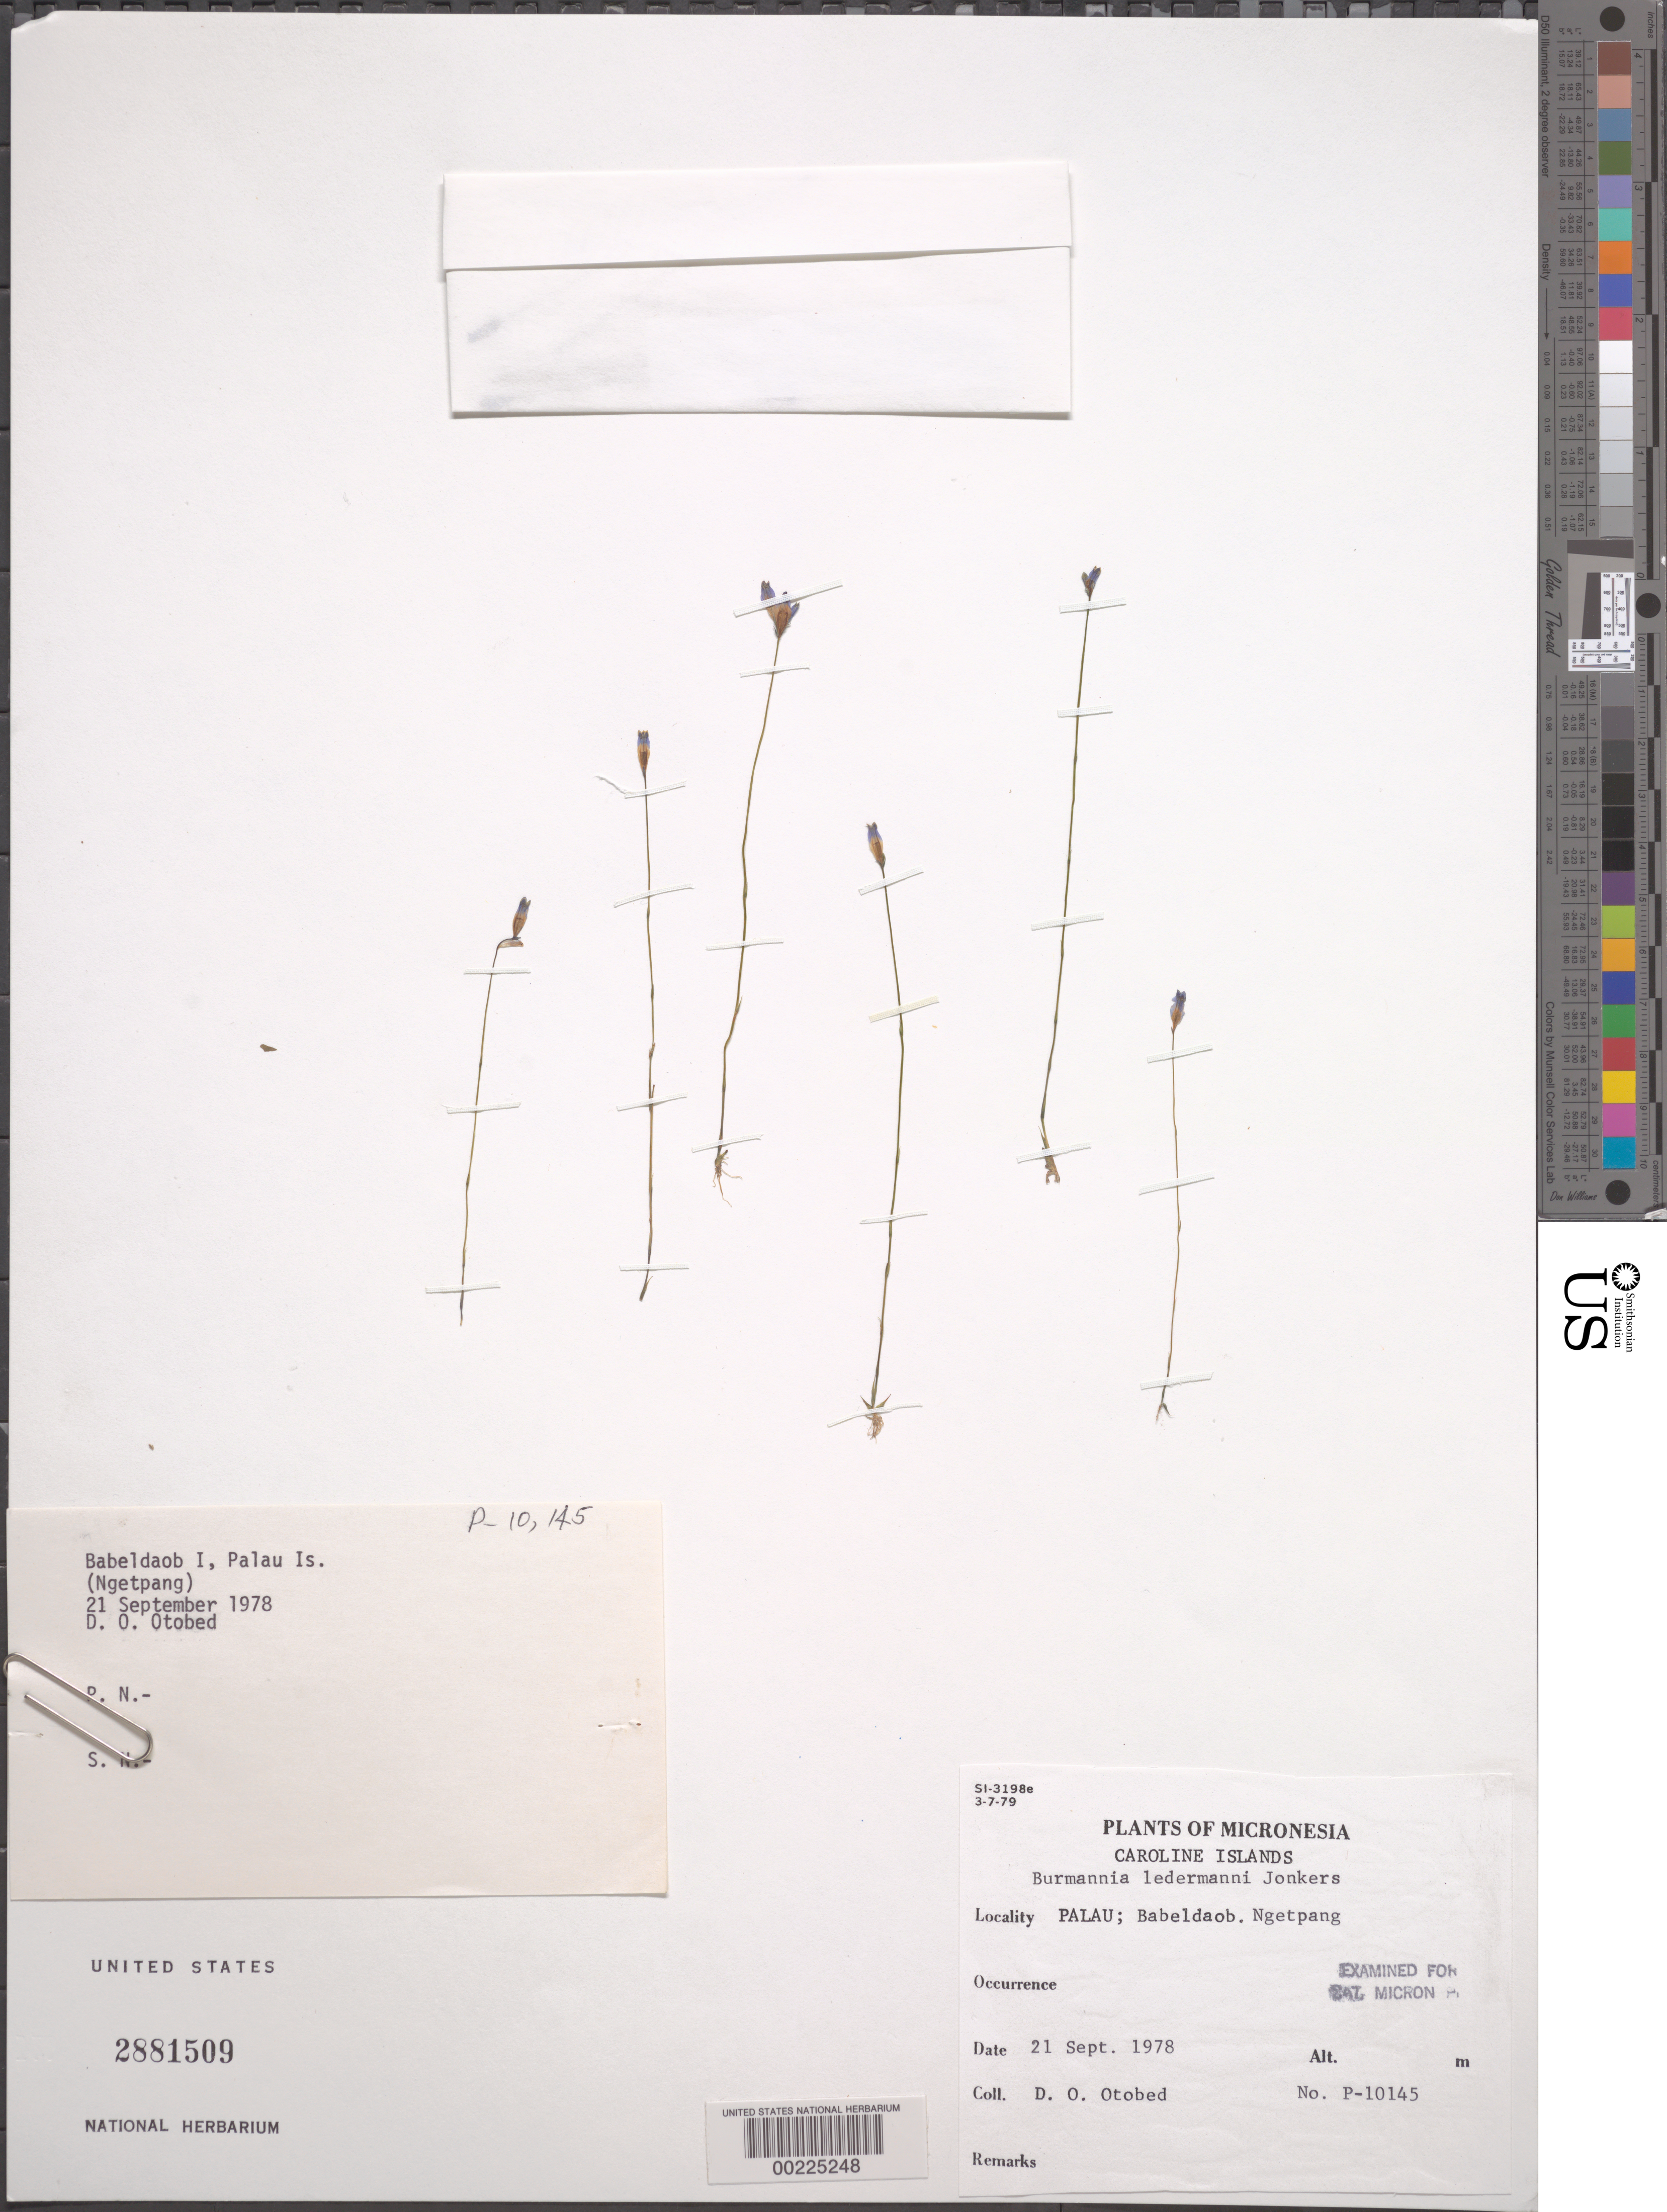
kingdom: Plantae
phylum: Tracheophyta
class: Liliopsida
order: Dioscoreales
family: Burmanniaceae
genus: Burmannia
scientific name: Burmannia ledermannii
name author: Jonker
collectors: D. O. Otobed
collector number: P-10145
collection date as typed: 21 Sep 1978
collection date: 1978-09-21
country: Palau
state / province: Ngatpang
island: Babeldaob [Babelthuap]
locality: Ngetpang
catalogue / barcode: US 2881509